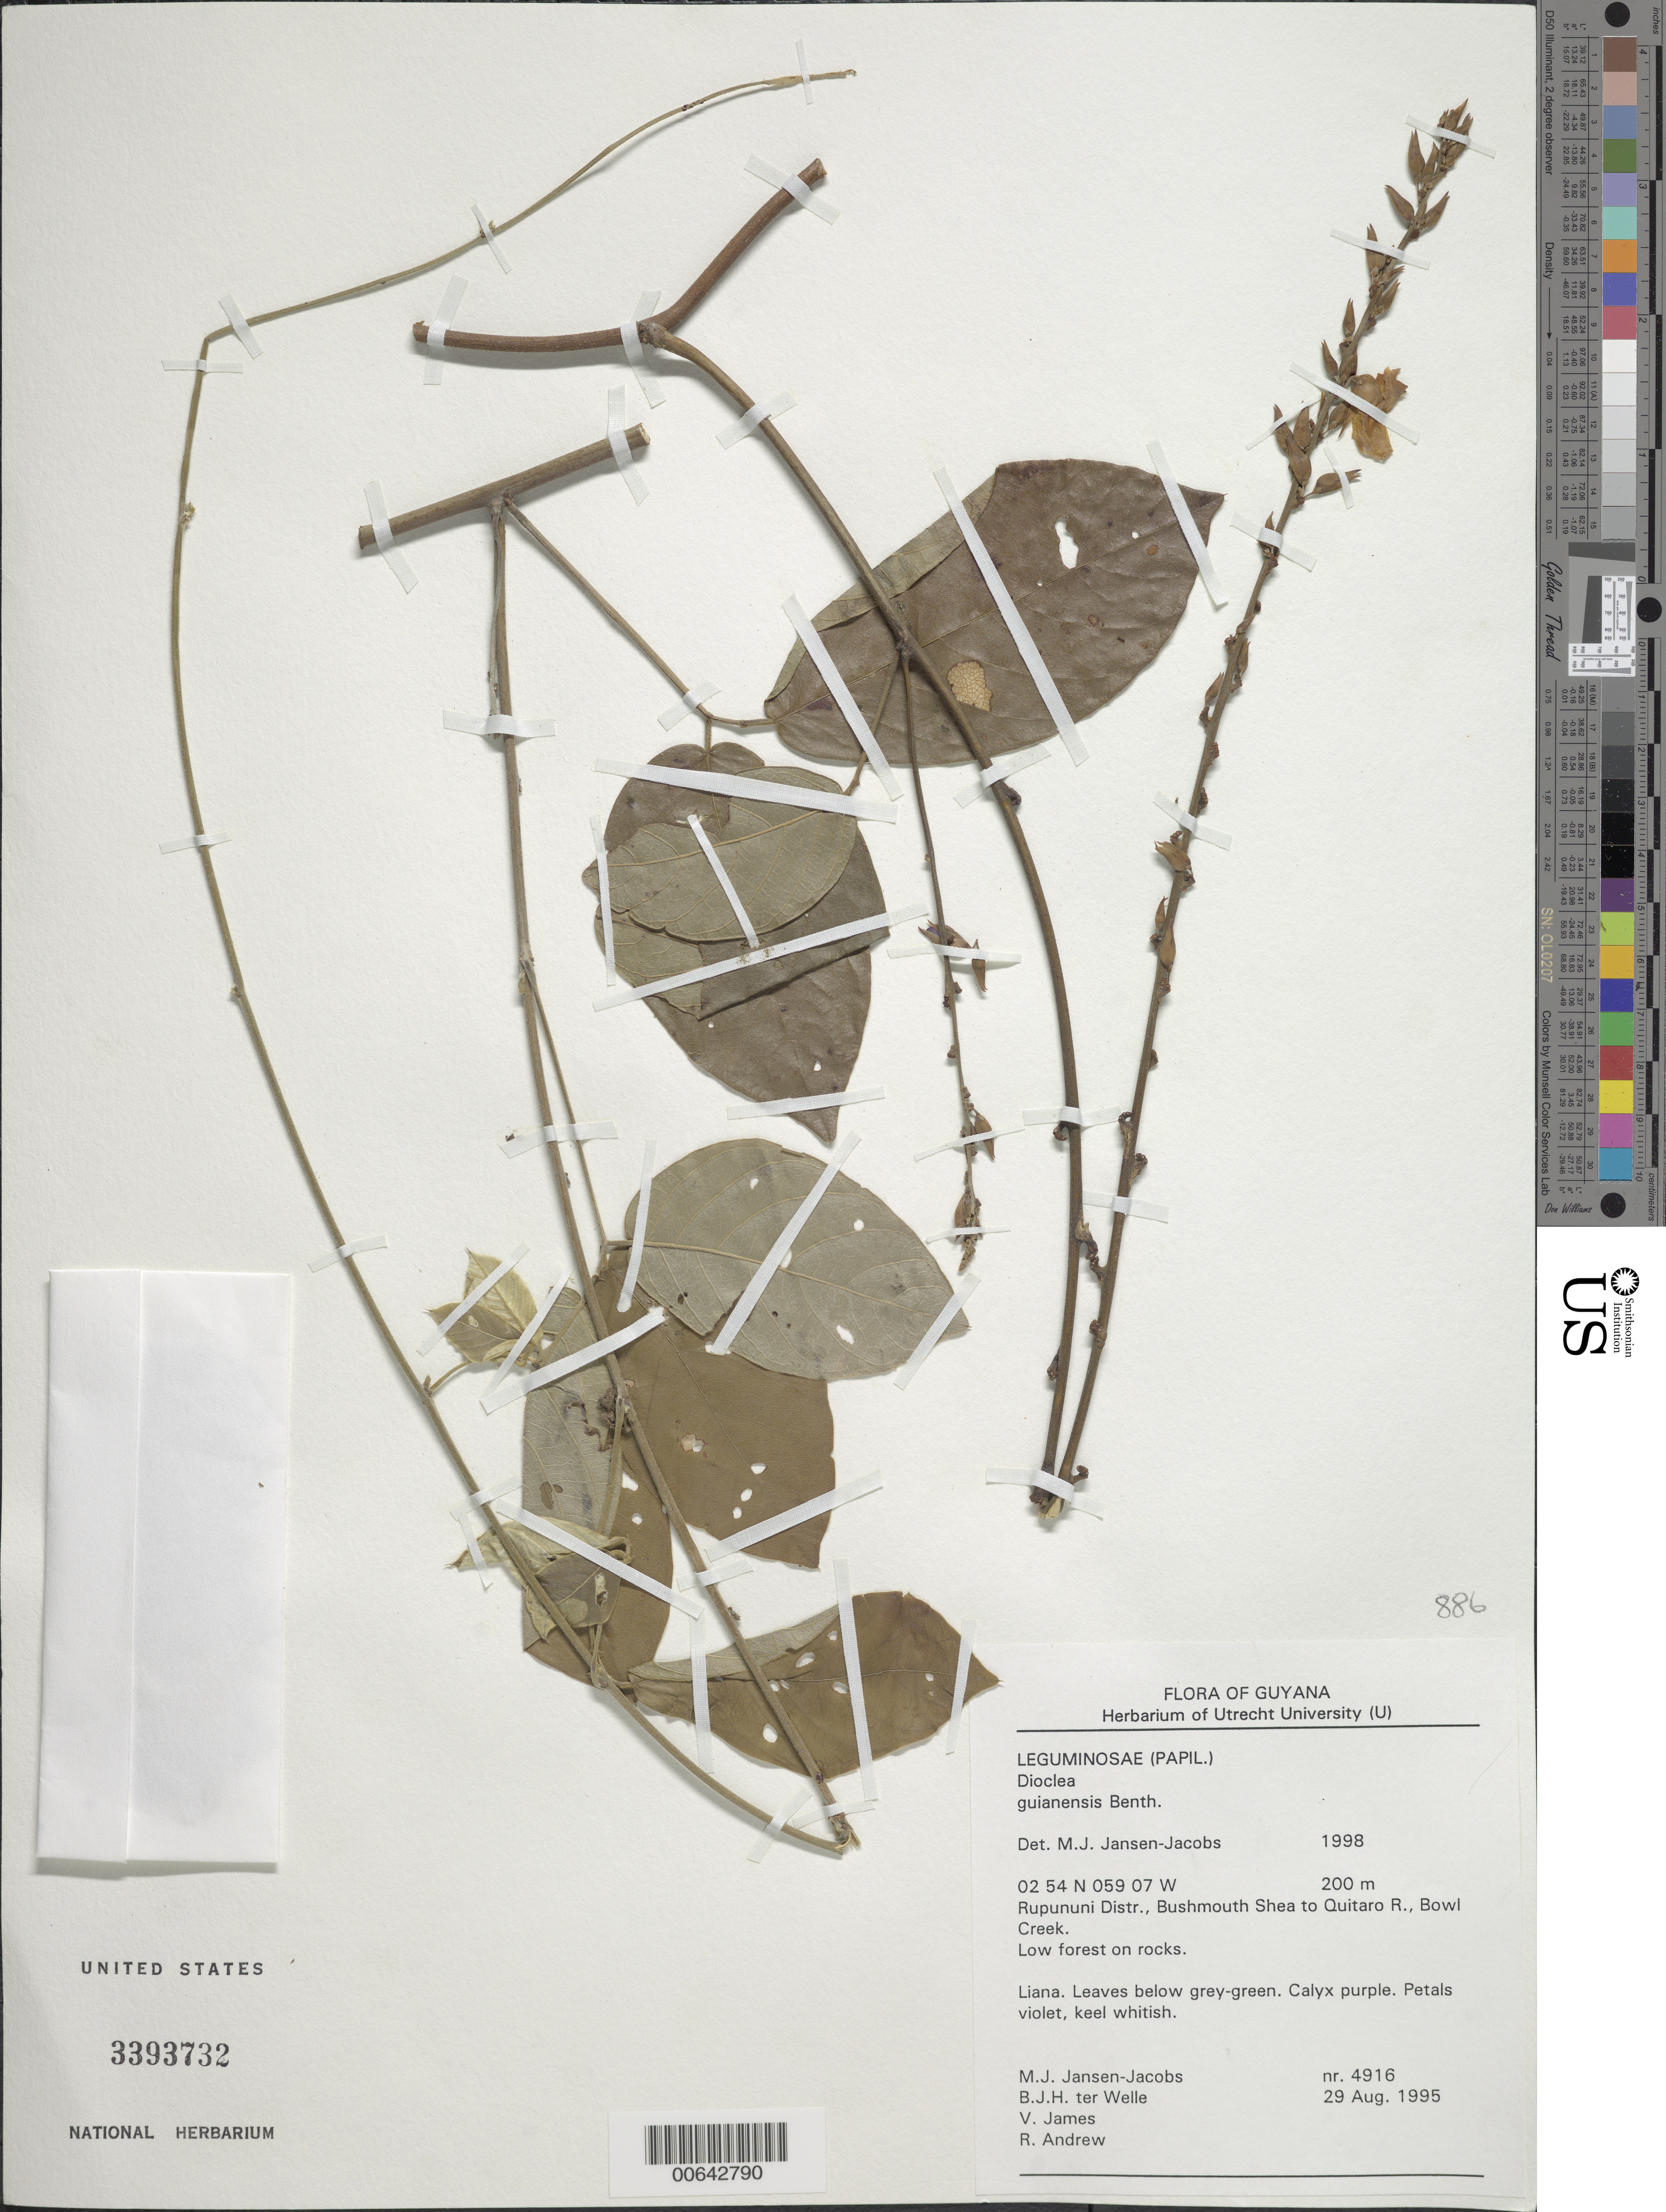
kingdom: Plantae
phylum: Tracheophyta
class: Magnoliopsida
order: Fabales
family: Fabaceae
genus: Dioclea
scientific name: Dioclea guianensis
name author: Benth.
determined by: Jansen-Jacobs, M. J., (U), Nationaal Herbarium Nederland, Utrecht University branch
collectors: M. J. Jansen-Jacobs, B. Welle, V. James & R. Andrew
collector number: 4916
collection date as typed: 29-Aug-95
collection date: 1995-08-29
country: Guyana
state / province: U. Takutu-U. Essequibo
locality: Bowl Creek, Bushmouth, Shea to Quitaro River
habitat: Low forest on rocks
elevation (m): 200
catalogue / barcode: US 3393732